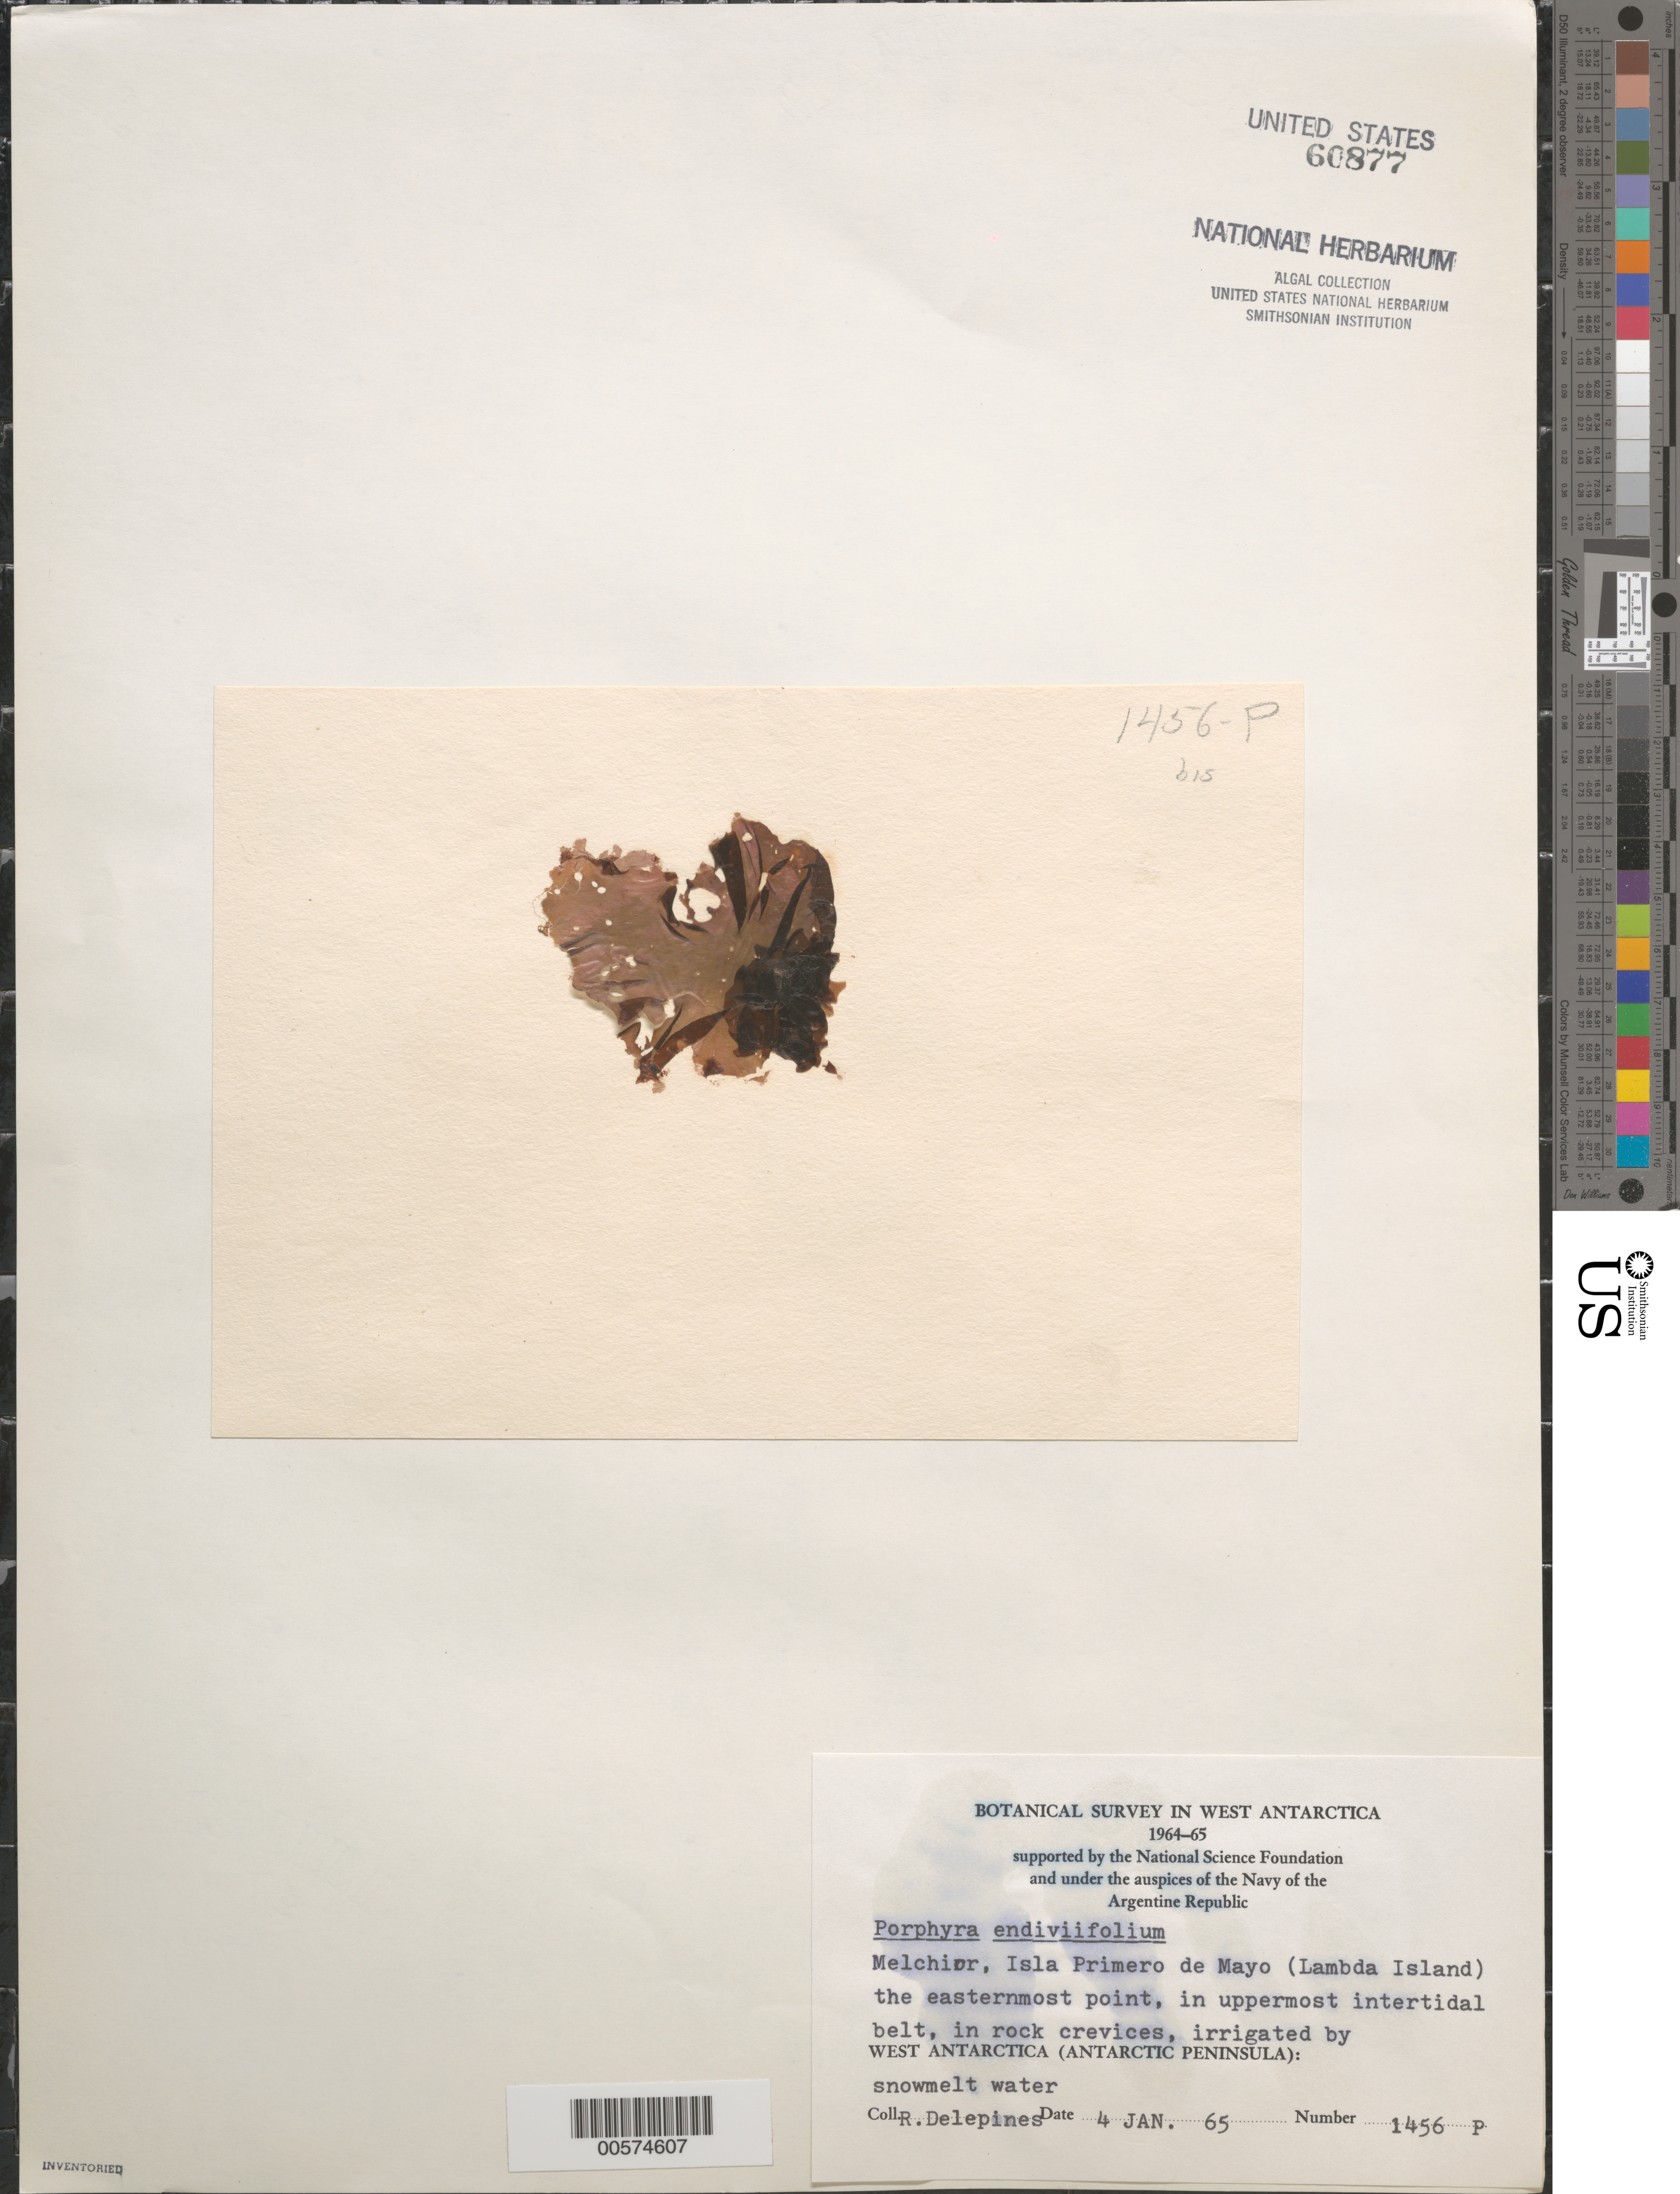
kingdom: Plantae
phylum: Rhodophyta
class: Bangiophyceae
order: Bangiales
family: Bangiaceae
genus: Pyropia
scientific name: Pyropia endiviifolia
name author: (A. Gepp & E. Gepp) H. G. Choi & M.S. Hwang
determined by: Algae name updating Project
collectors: R. Delépine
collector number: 1456p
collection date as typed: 04 Jan 1965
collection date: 1965-01-04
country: Antarctica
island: Lambda Island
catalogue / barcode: US 60877